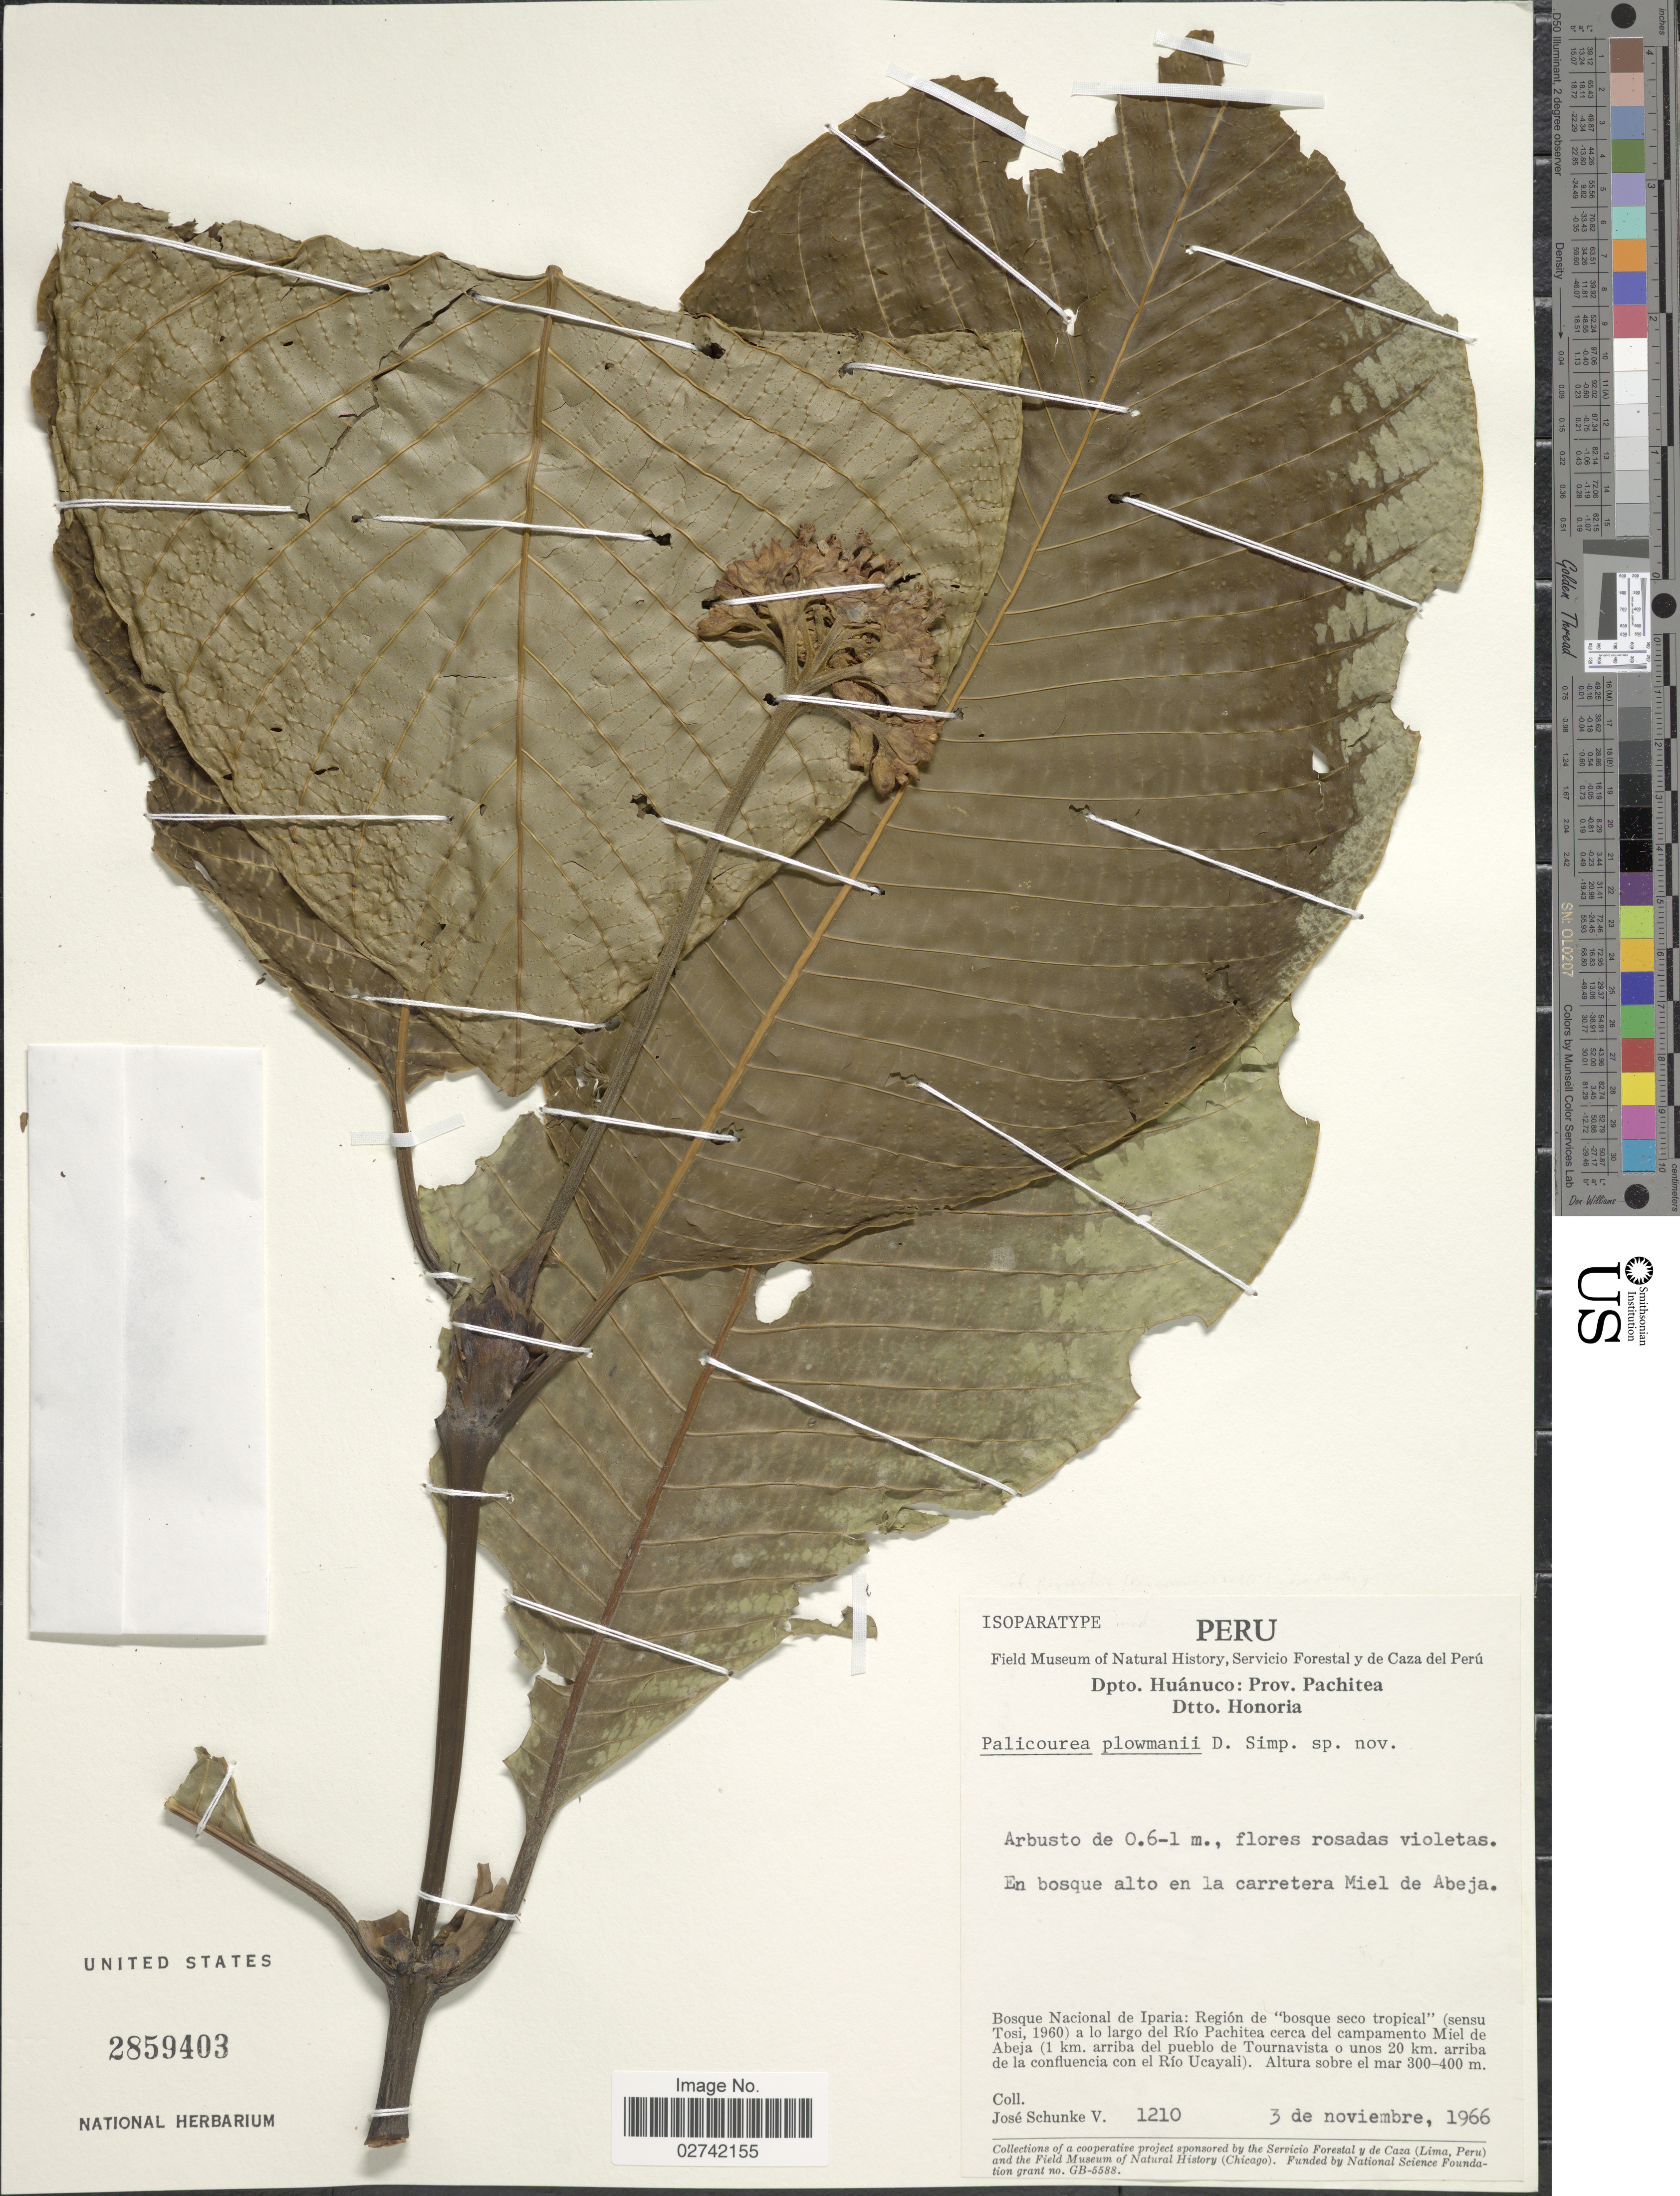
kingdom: Plantae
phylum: Tracheophyta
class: Magnoliopsida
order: Gentianales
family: Rubiaceae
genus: Palicourea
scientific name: Palicourea plowmanii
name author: D.R. Simpson ex C.M. Taylor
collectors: J. Schunke Vigo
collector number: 1210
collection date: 1966-11-03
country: Peru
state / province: Huánuco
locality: Prov. Pachitea, Dtto. Honoria, en bosque alto en la carretera Miel de Abeja, Bosque Nacional de Iparia: Region de "bosque seco tropical" a lo largo del Rio Pachitea cerca del campamento, Miel de Abeja (1 km. arriba del puebla de Tournavista o unos 20 km. arriba de la confluencia con el Rio Ucayali)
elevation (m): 300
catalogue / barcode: US 2859403